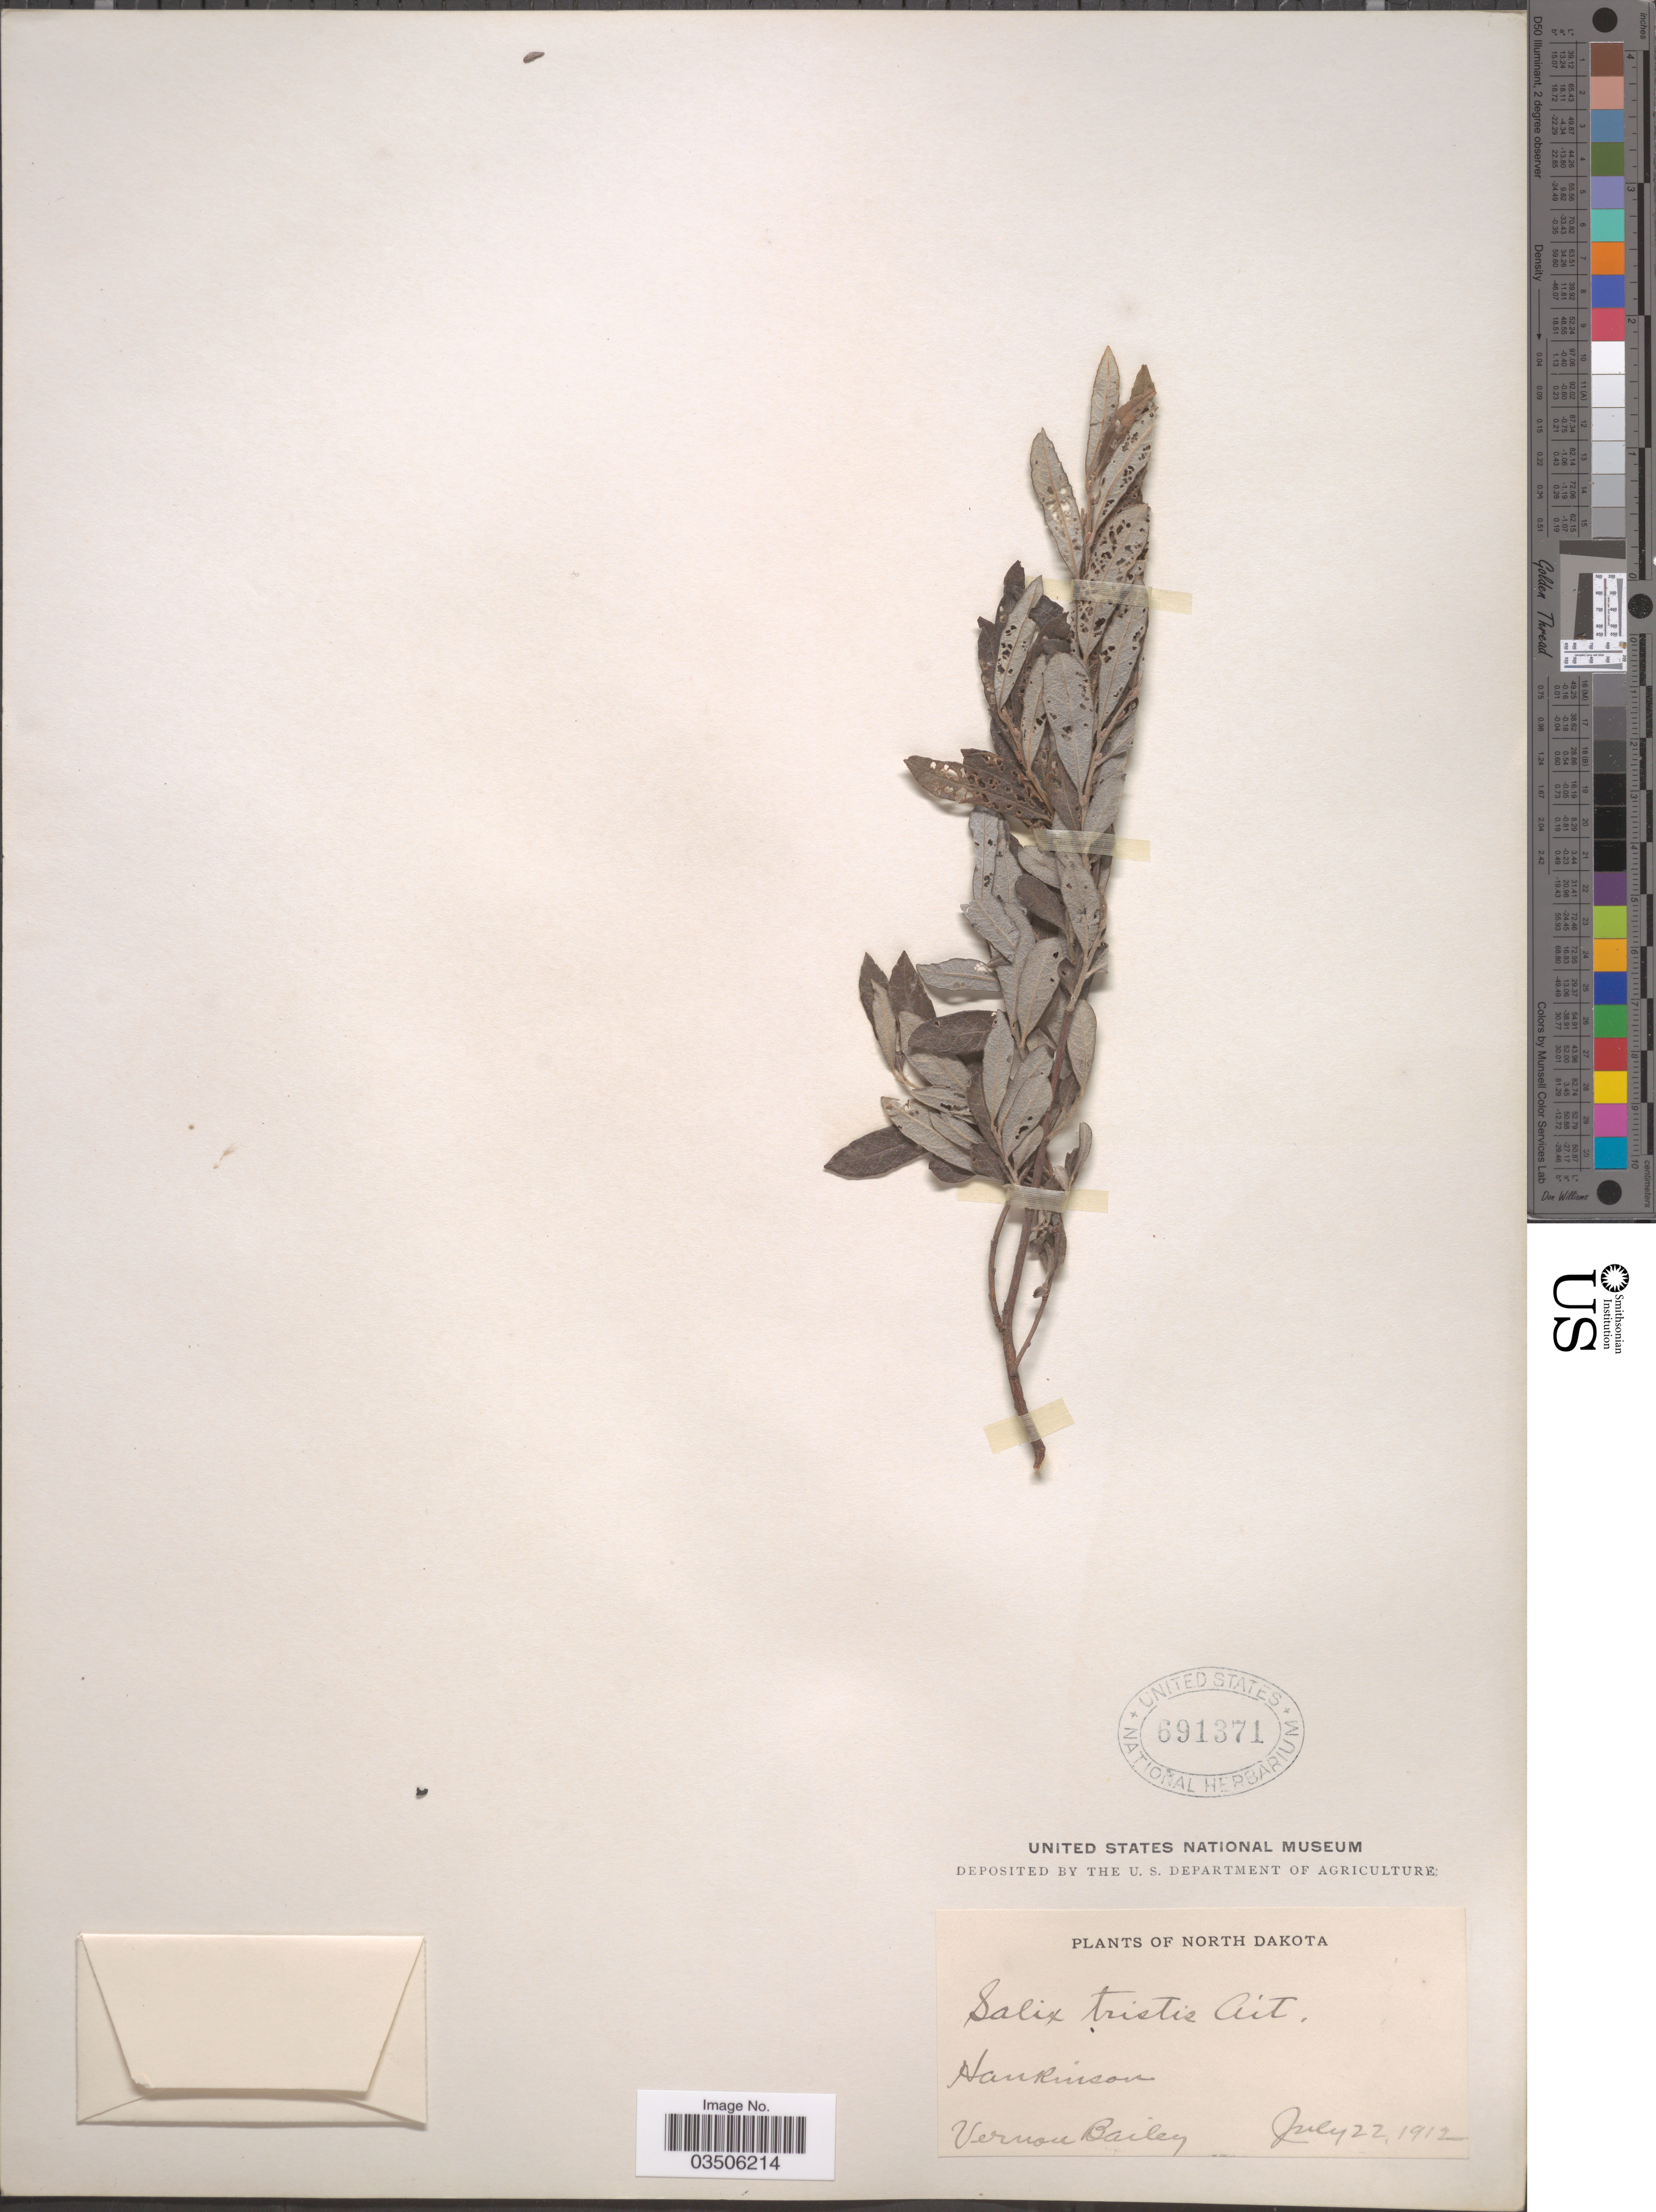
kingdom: Plantae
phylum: Tracheophyta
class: Magnoliopsida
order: Malpighiales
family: Salicaceae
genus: Salix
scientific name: Salix tristis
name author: Aiton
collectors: V. O. Bailey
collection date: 1912-07-22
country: United States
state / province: North Dakota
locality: Hankinson.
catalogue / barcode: US 691371